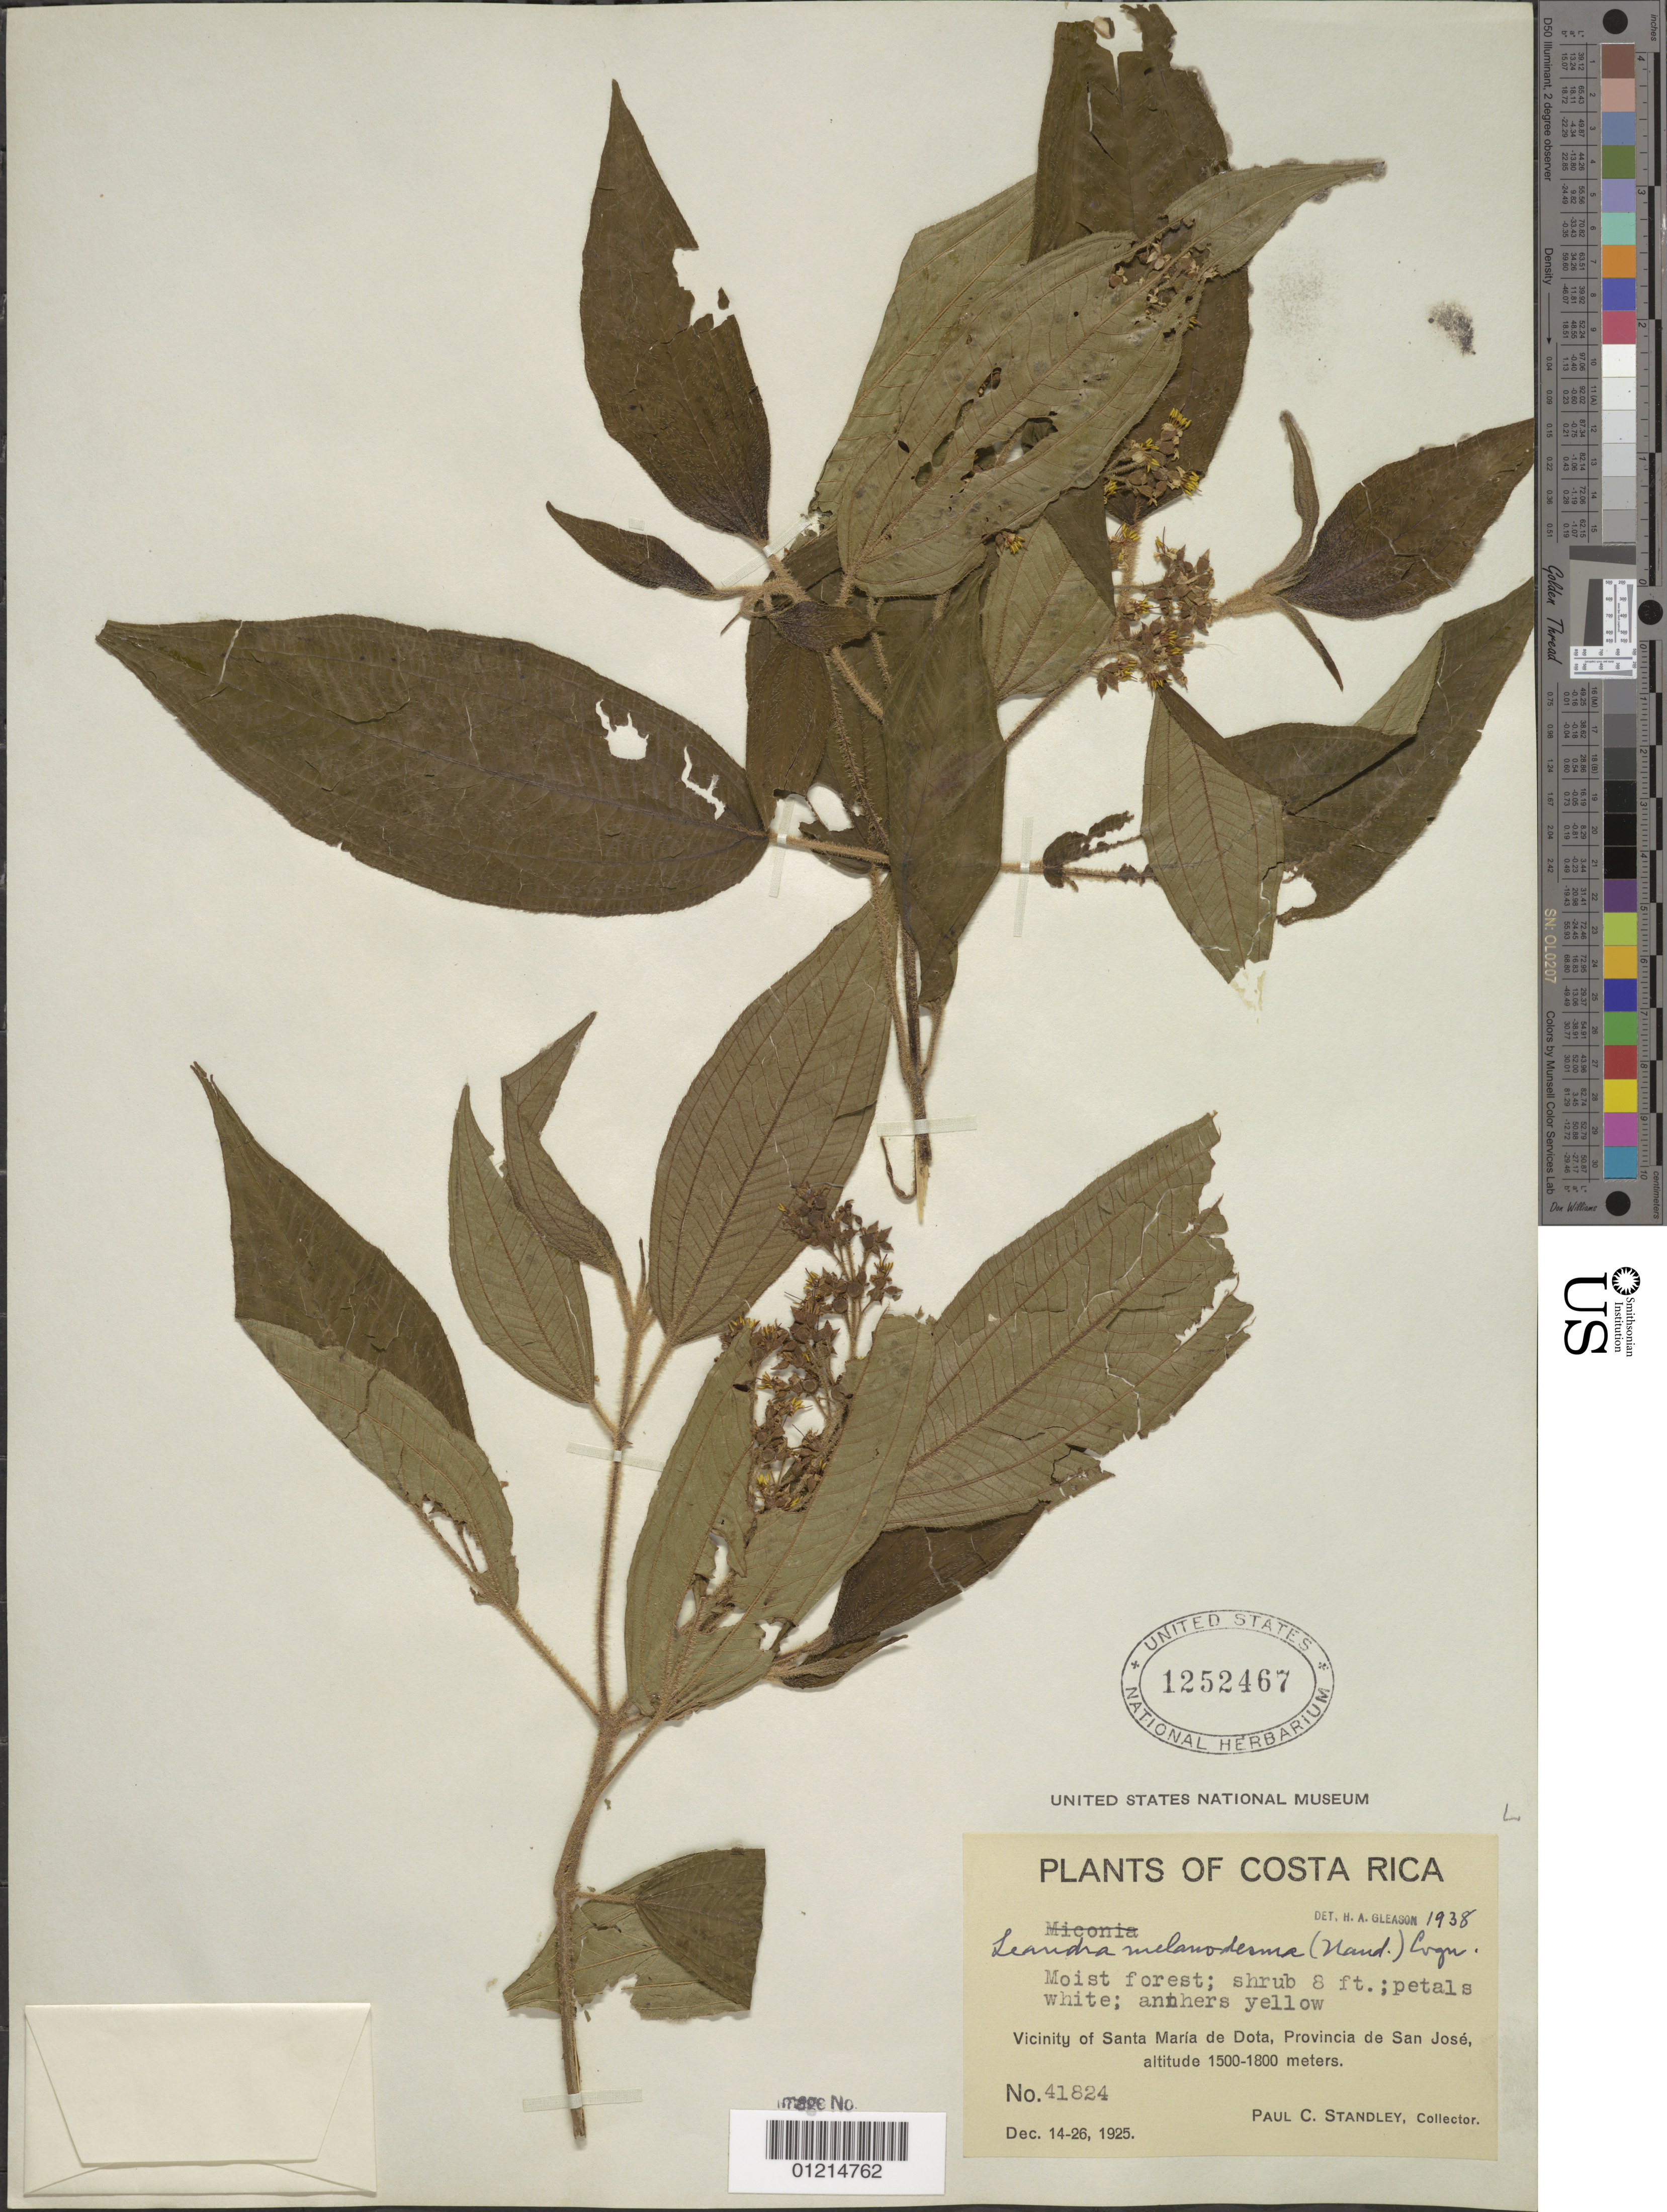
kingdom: Plantae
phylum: Tracheophyta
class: Magnoliopsida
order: Myrtales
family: Melastomataceae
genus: Leandra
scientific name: Leandra melanodesma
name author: (Naudin) Cogn.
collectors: P. C. Standley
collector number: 41824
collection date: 1925-12-14/1925-12-26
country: Costa Rica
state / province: San José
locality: Vicinity of Santa Maria de Dota.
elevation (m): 1500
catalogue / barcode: US 1252467